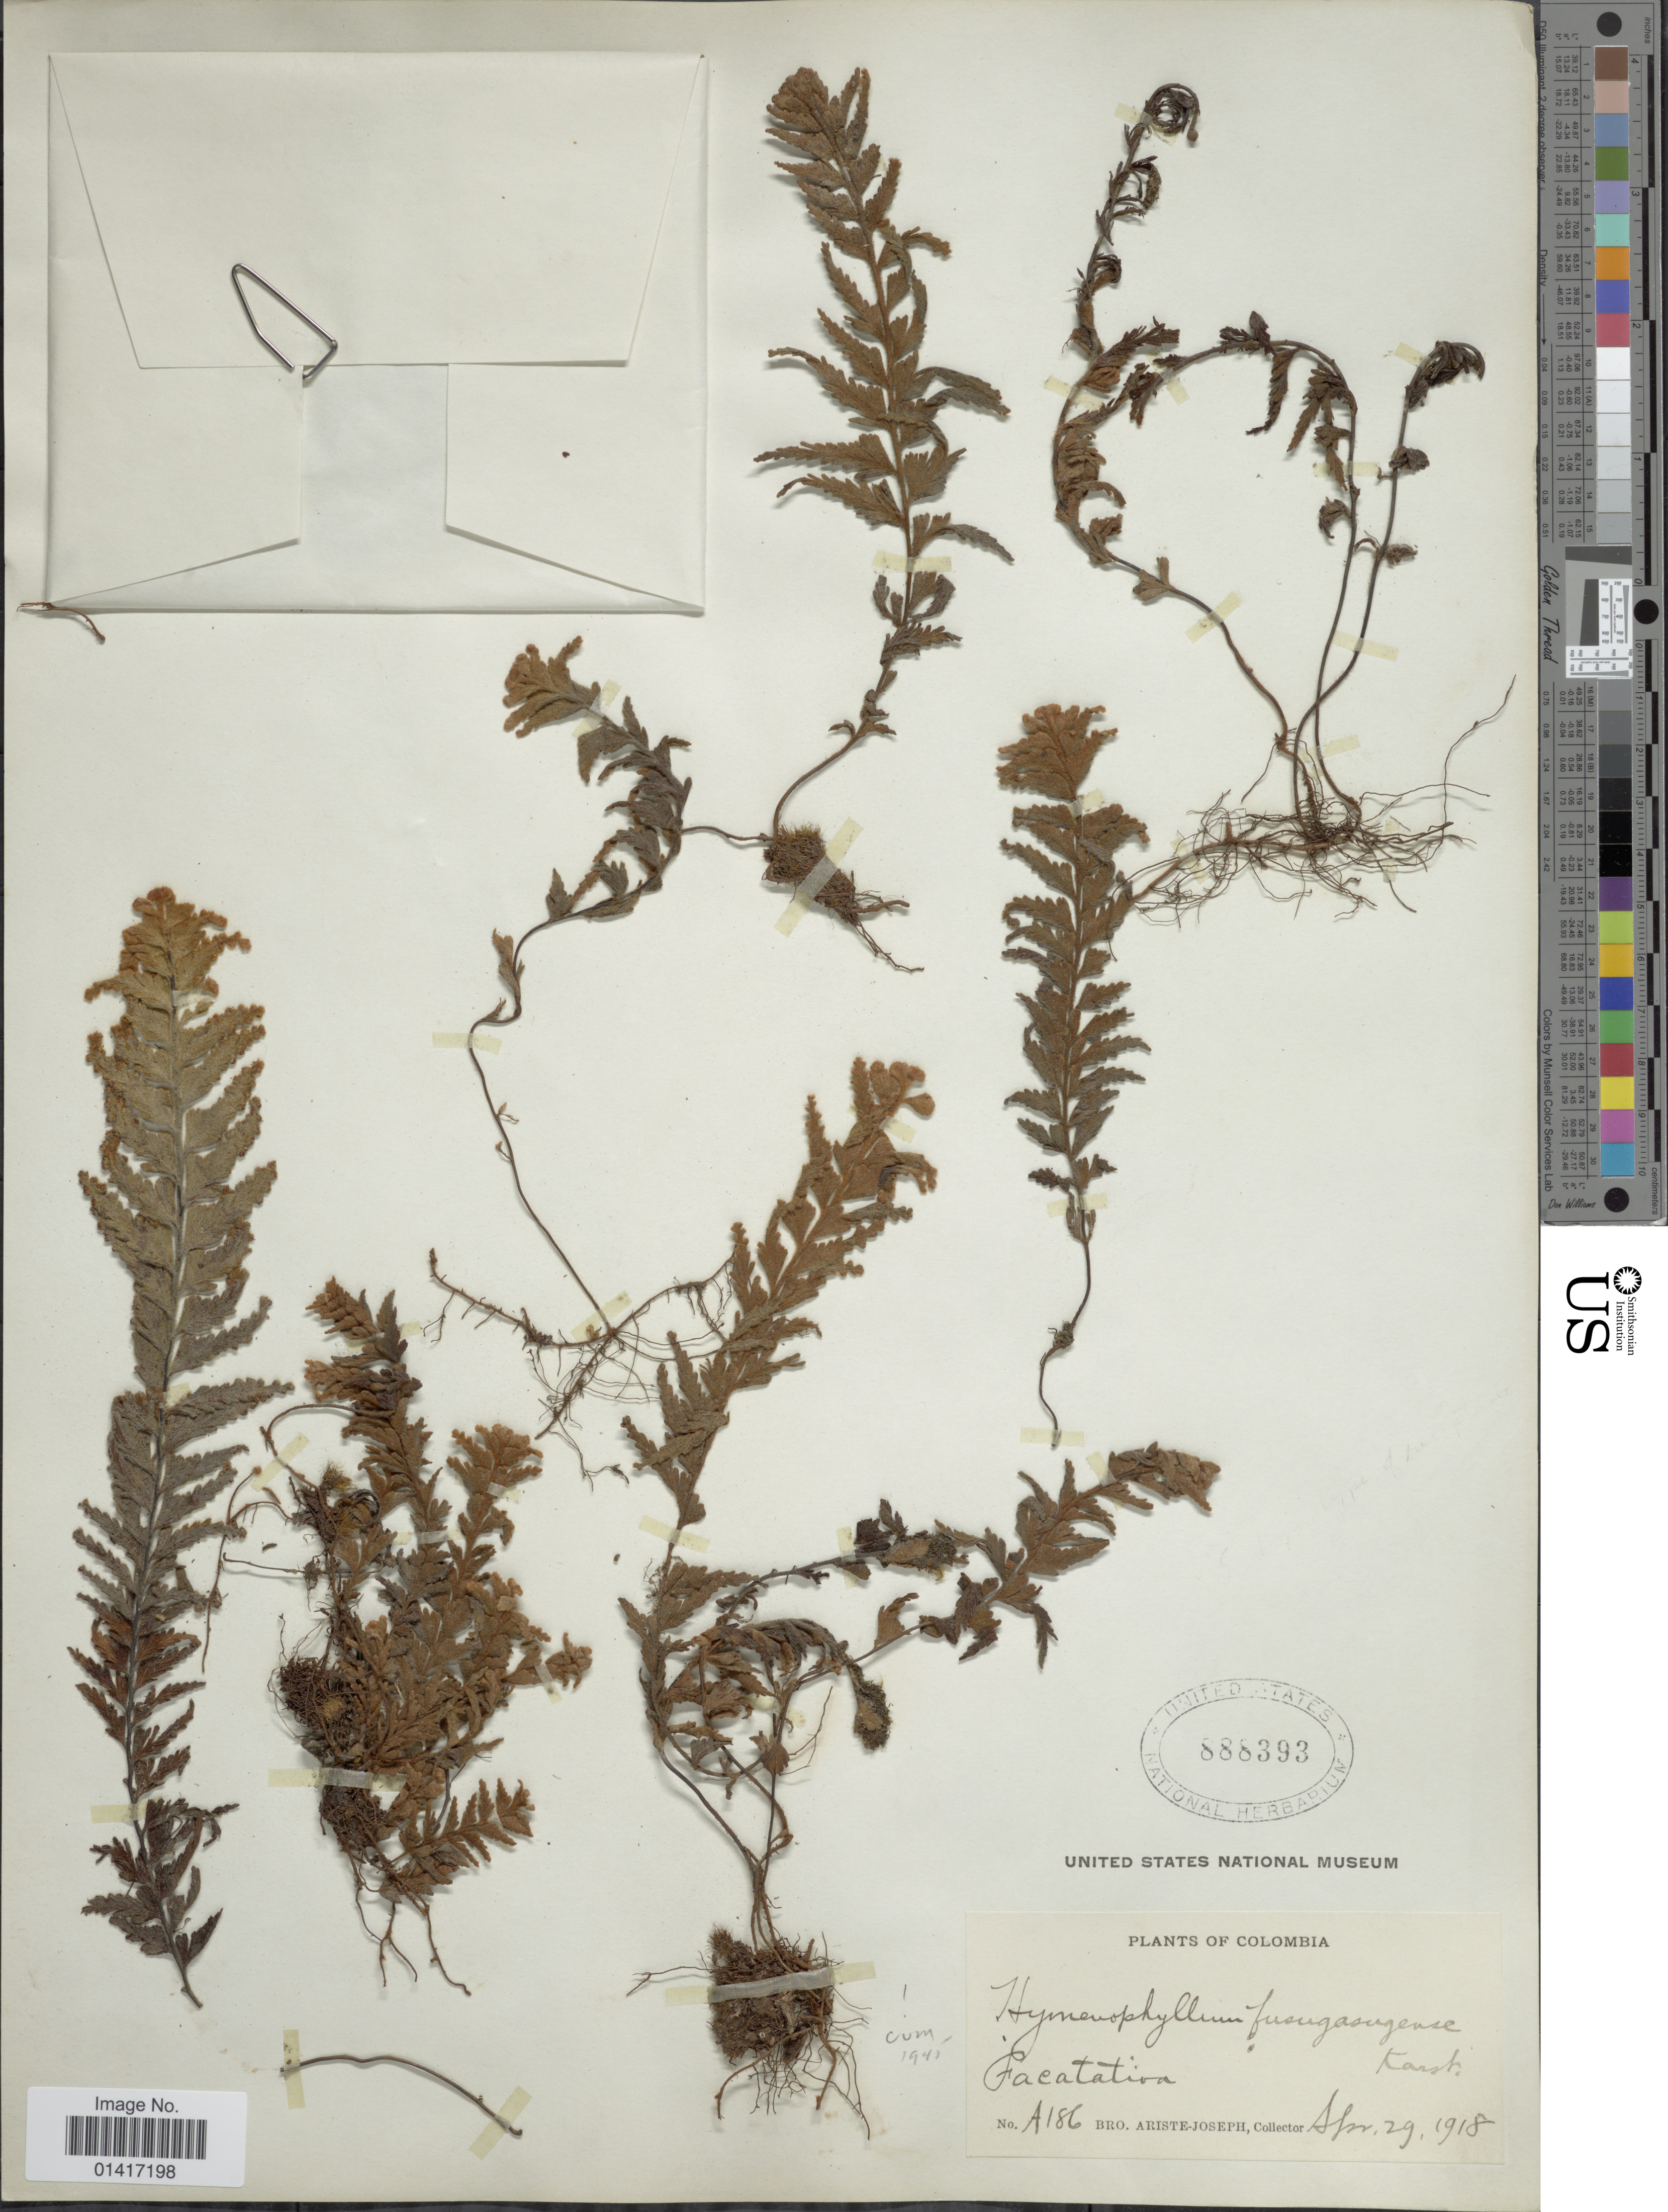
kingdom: Plantae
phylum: Tracheophyta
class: Polypodiopsida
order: Hymenophyllales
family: Hymenophyllaceae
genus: Hymenophyllum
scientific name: Hymenophyllum tomentosum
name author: Kunze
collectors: Bro. Ariste-Joseph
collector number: A186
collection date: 1918-04-29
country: Colombia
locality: Facatativá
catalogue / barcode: US 888393